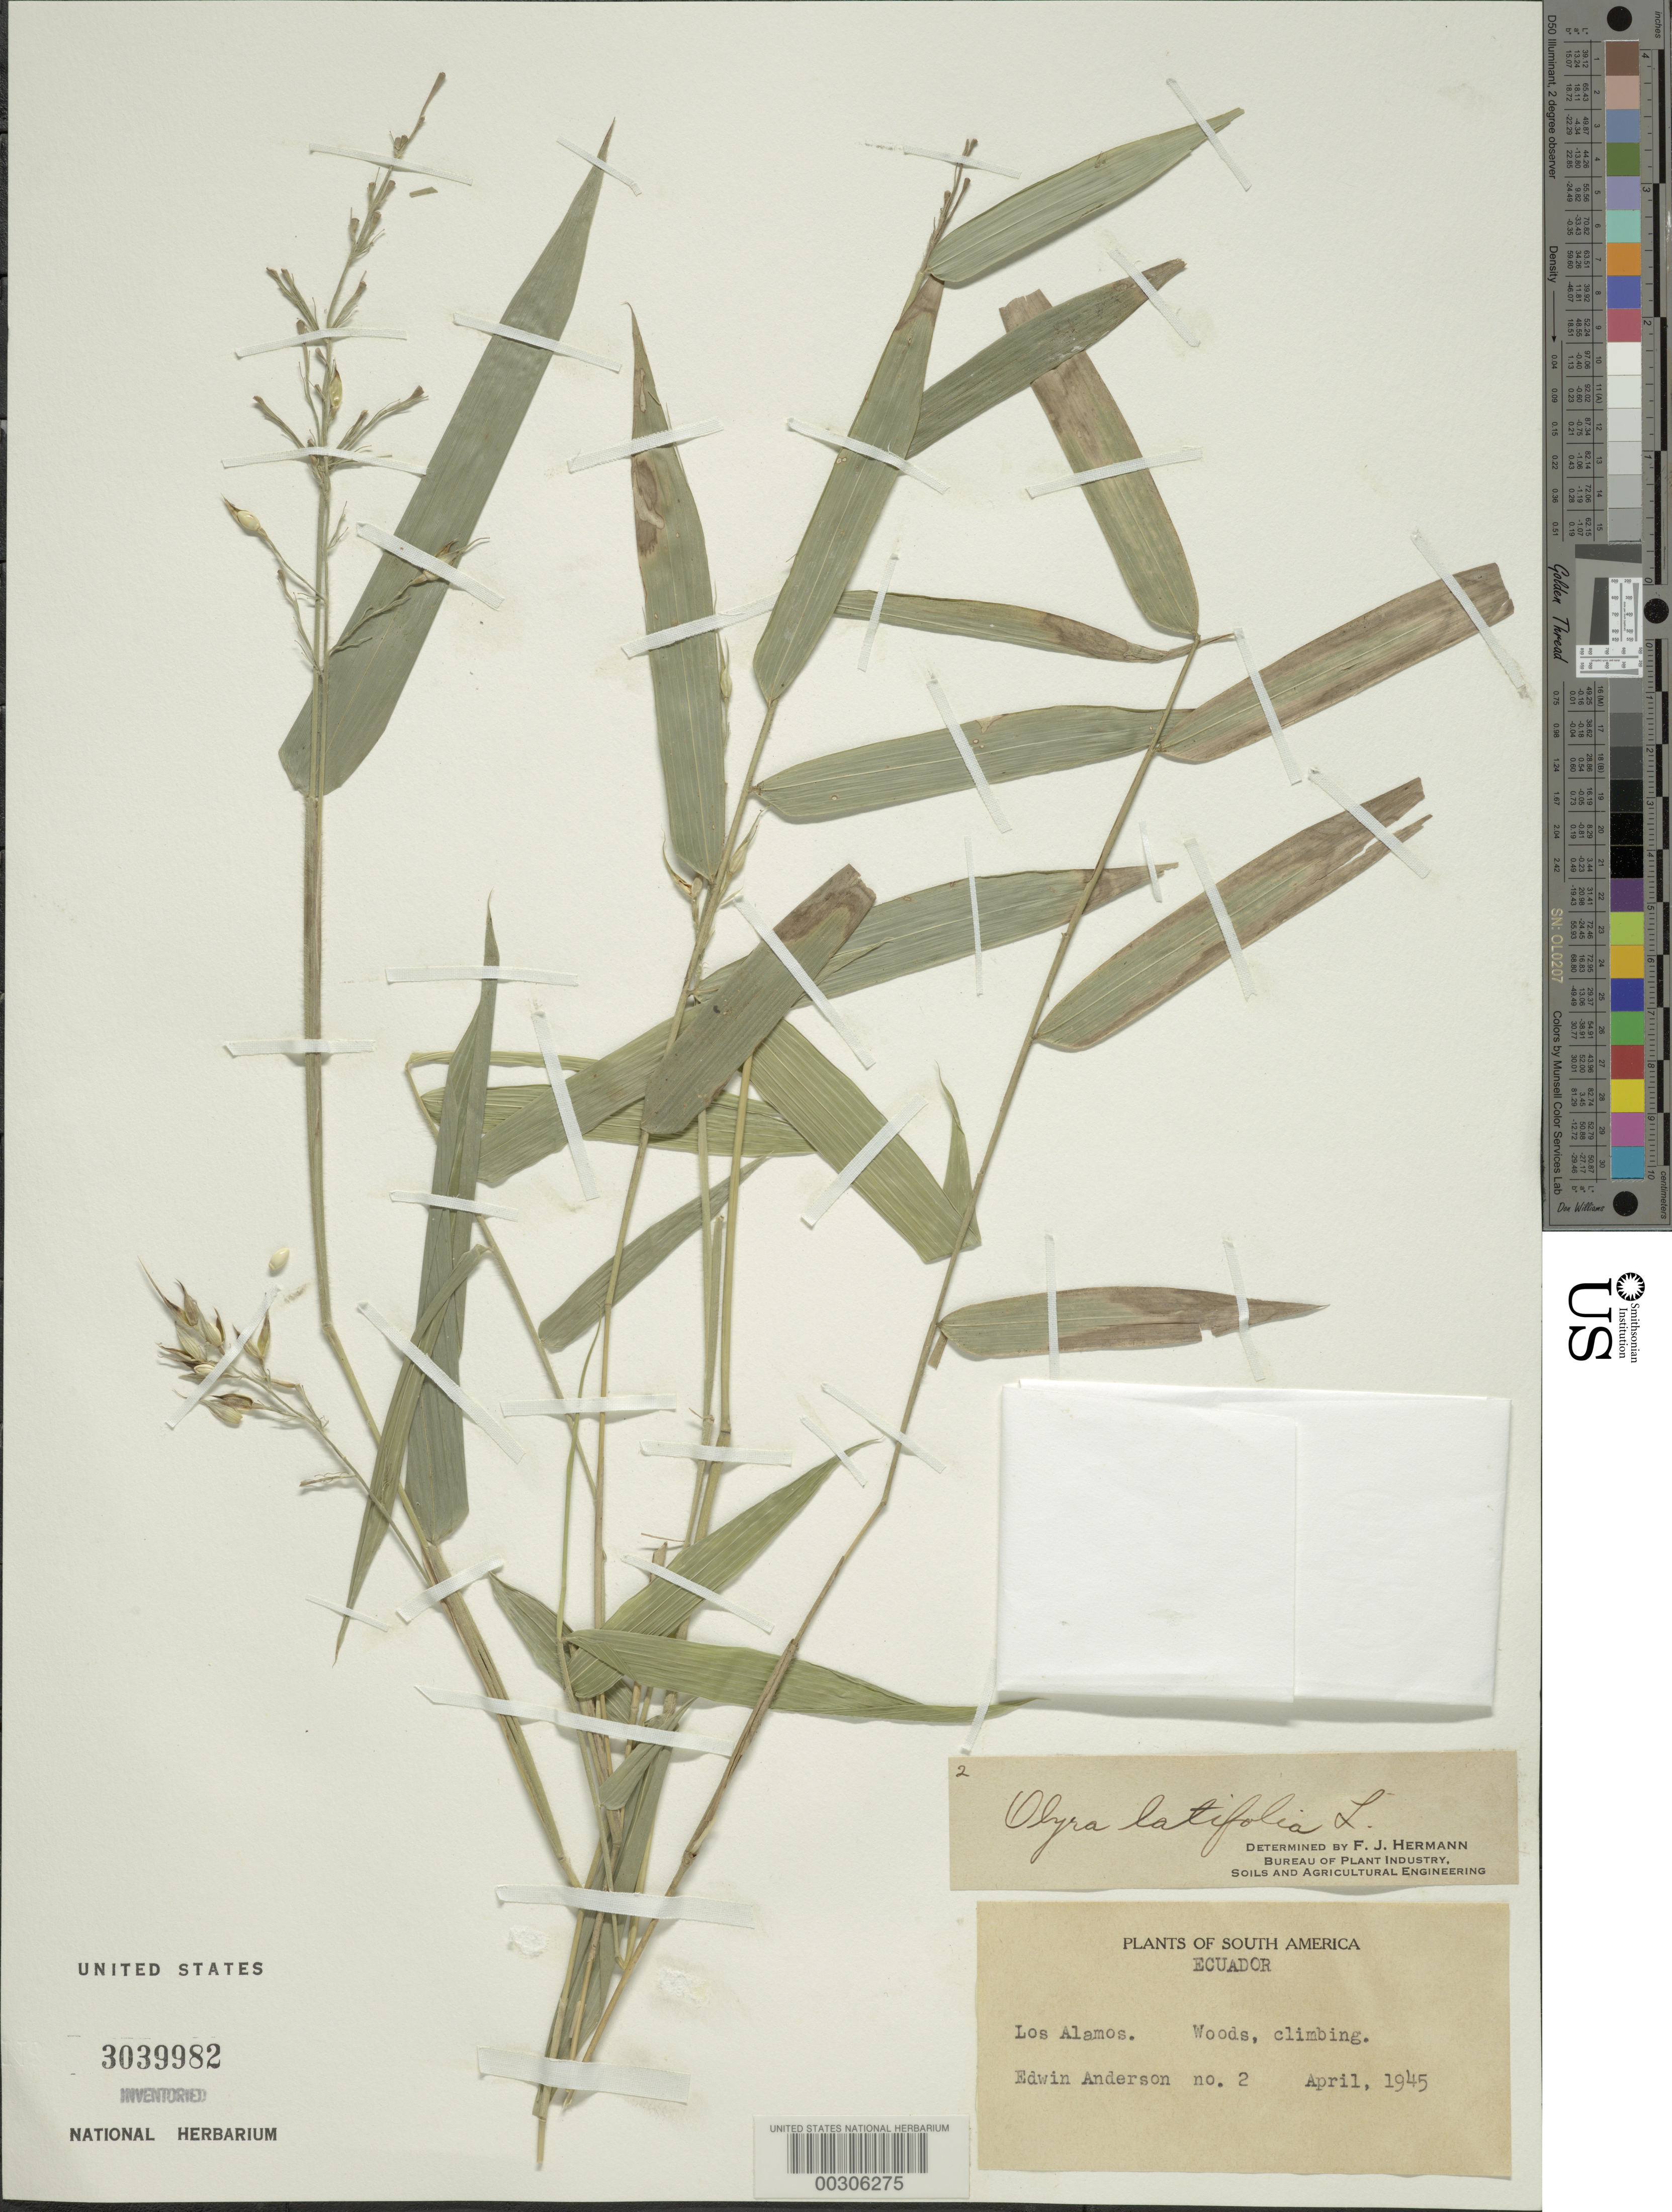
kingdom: Plantae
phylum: Tracheophyta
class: Liliopsida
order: Poales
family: Poaceae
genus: Olyra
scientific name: Olyra latifolia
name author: L.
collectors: E. S. Anderson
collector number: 2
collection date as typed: Apr 1945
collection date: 1945-04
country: Ecuador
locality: Los Alamos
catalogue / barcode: US 3039982